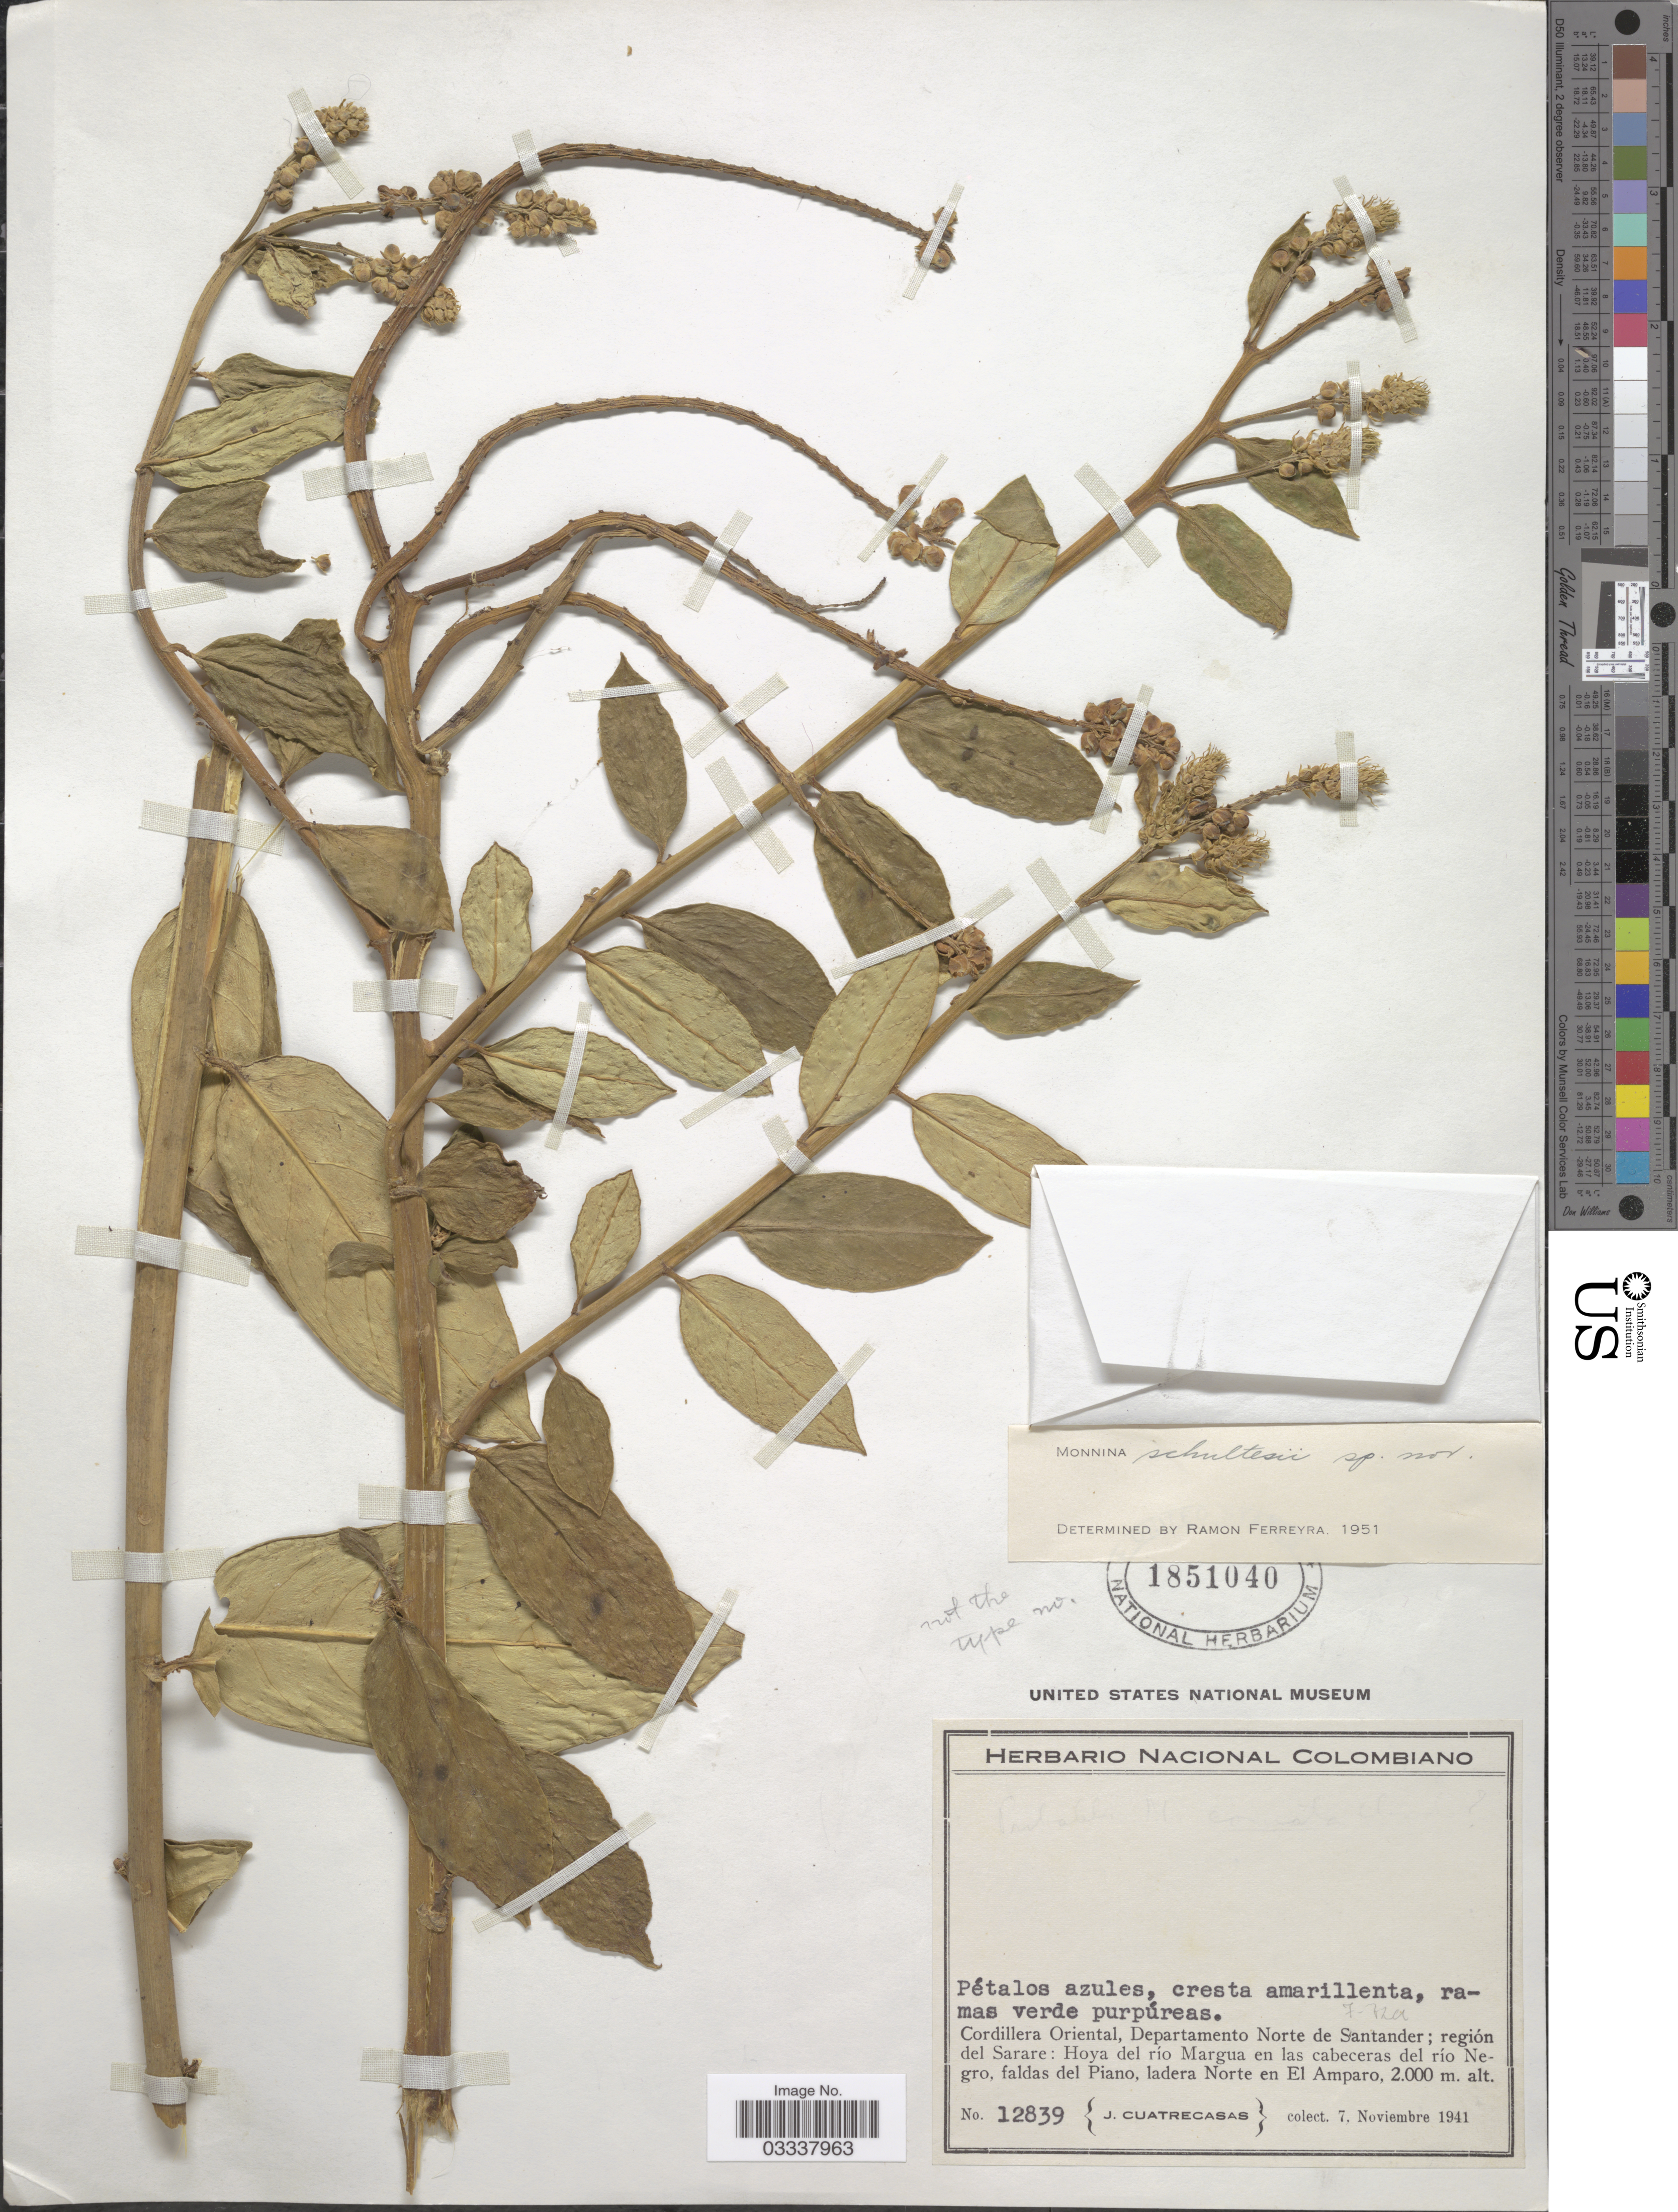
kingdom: Plantae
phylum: Tracheophyta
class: Magnoliopsida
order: Fabales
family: Polygalaceae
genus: Monnina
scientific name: Monnina schultesii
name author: Ferreyra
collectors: J. Cuatrecasas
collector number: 12839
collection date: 1941-11-07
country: Colombia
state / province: Norte de Santander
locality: Cordillera Oriental, Departamento Norte de Santander; región del Sarare: Hoya del río Margua en las cabeceres del río Negro, faldas del Piano, ladera Norte en El Amparo.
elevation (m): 2000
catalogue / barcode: US 1851040